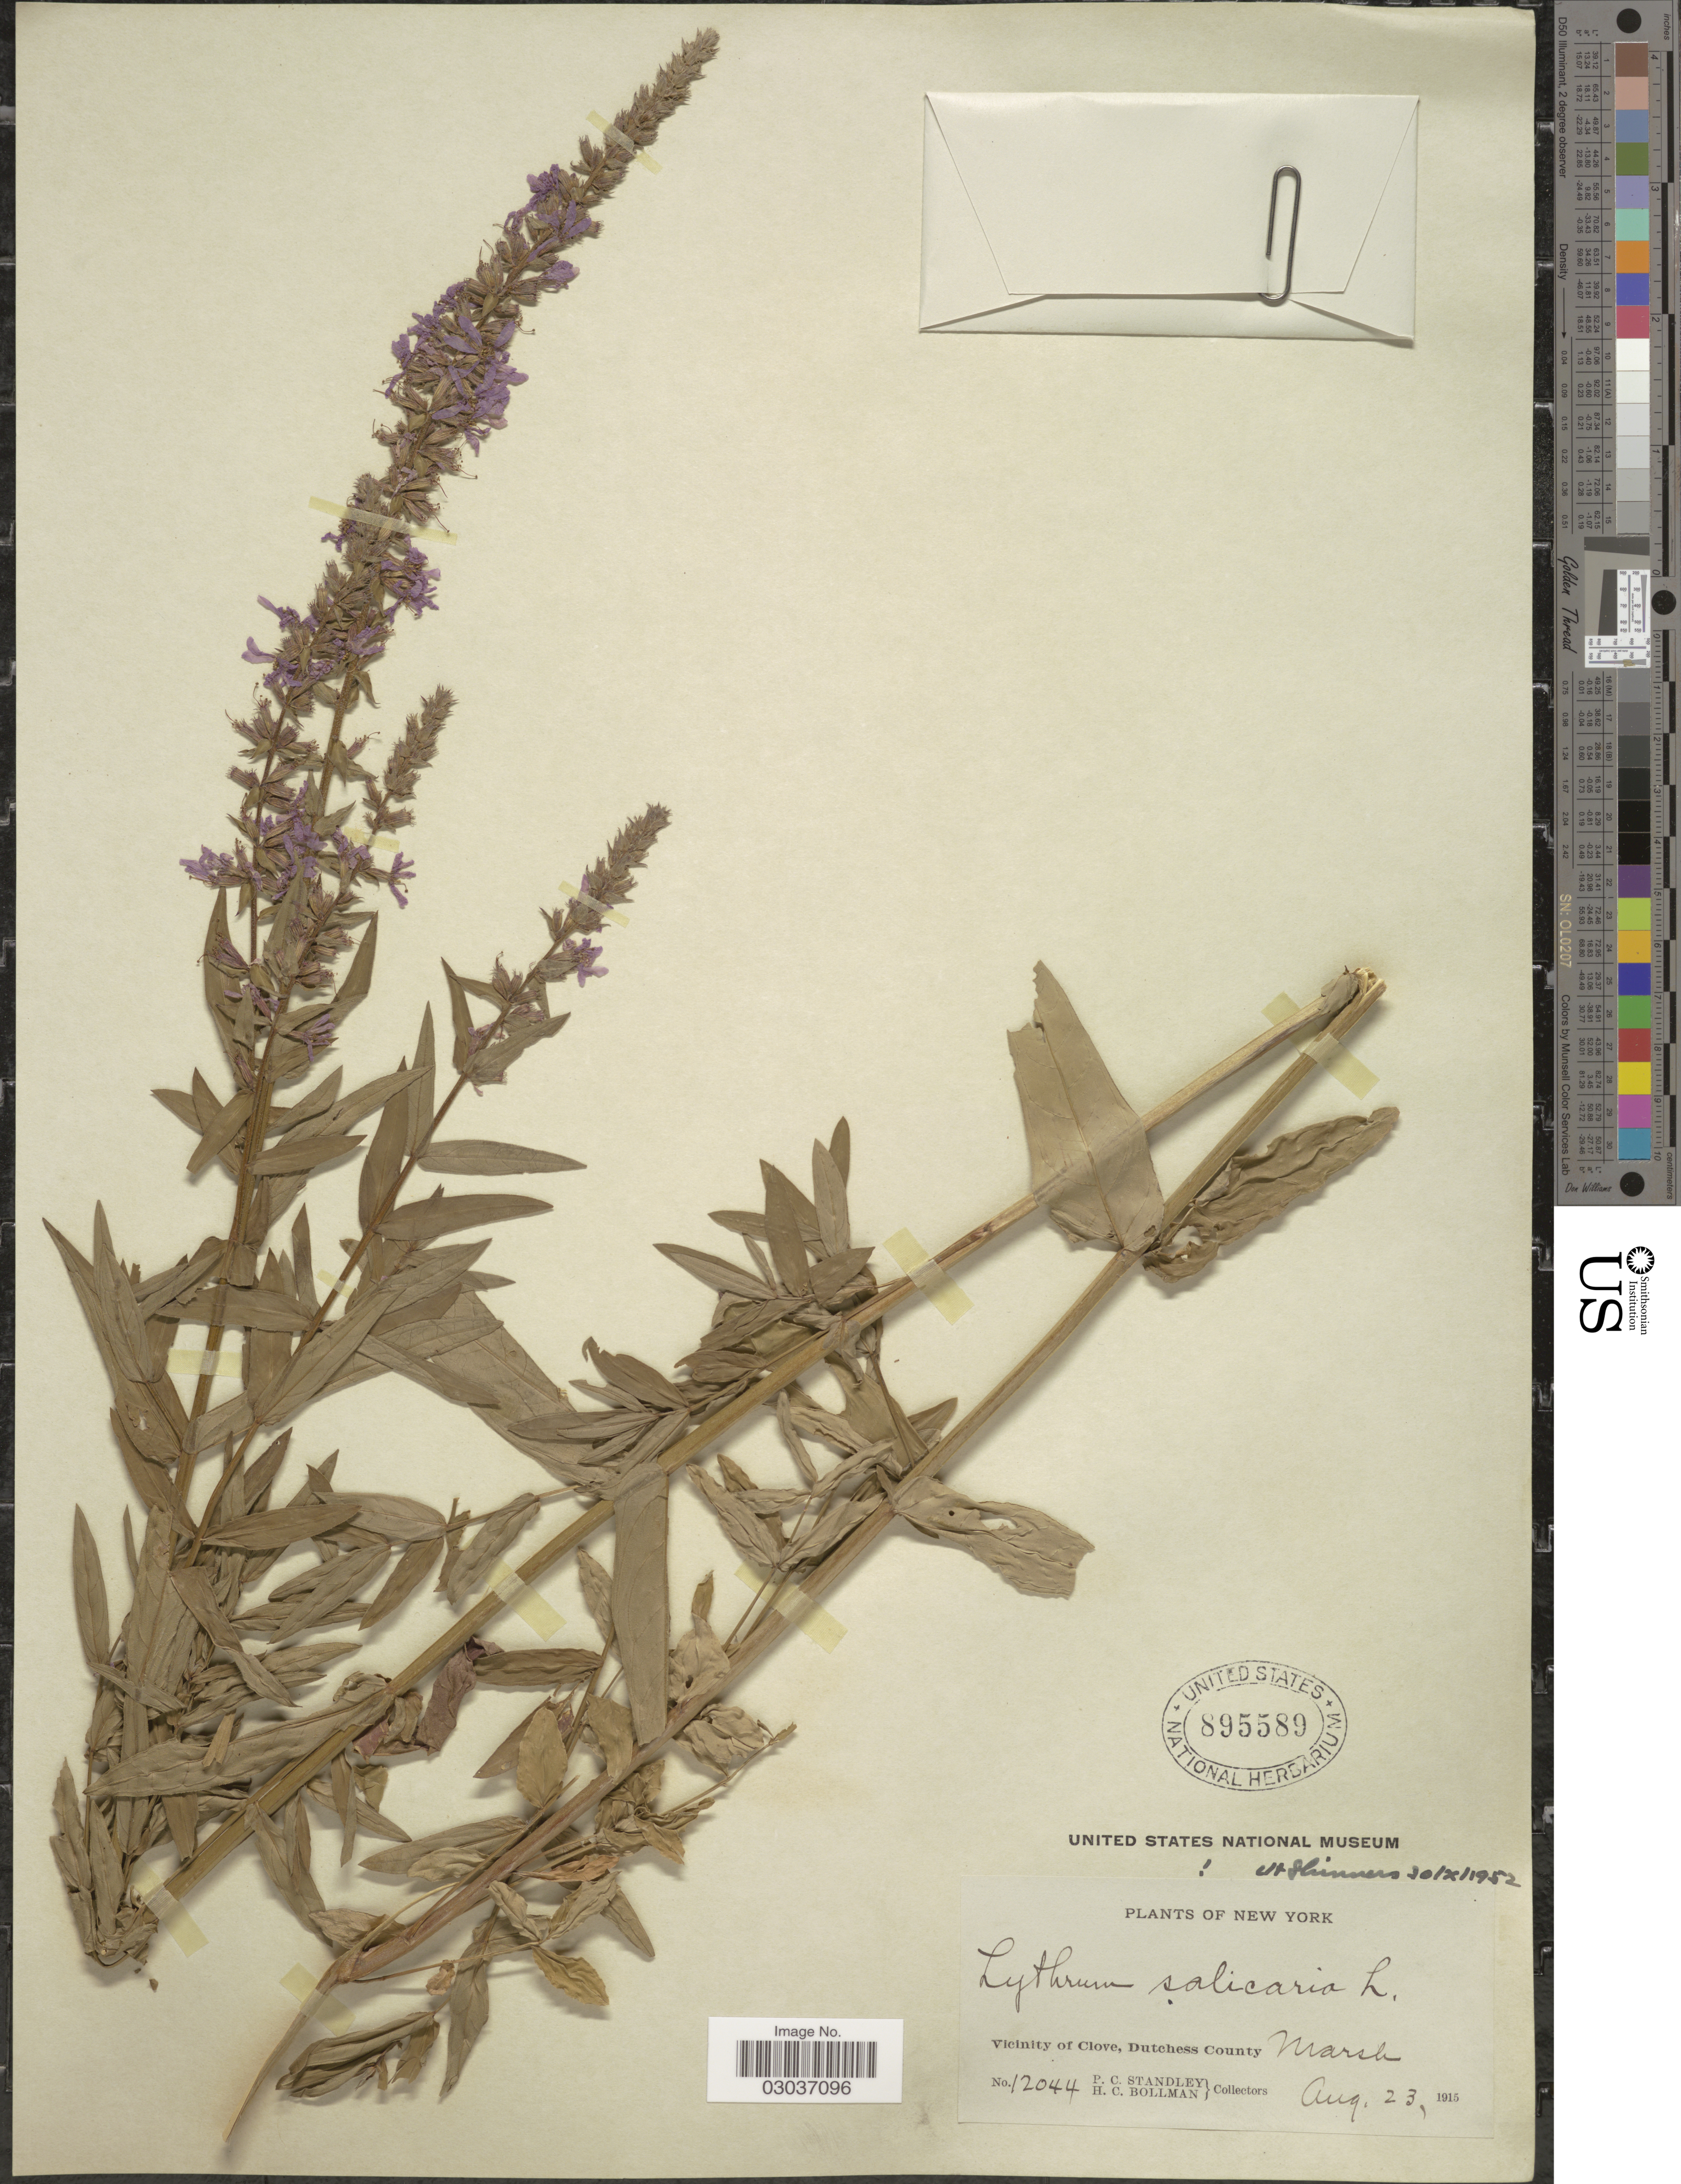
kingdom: Plantae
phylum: Tracheophyta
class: Magnoliopsida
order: Myrtales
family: Lythraceae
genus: Lythrum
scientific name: Lythrum salicaria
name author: L.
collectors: P. C. Standley & H. C. Bollman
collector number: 12044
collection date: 1915-08-23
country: United States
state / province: New York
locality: Vicinity of Clove, Dutchess County.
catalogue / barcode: US 895589